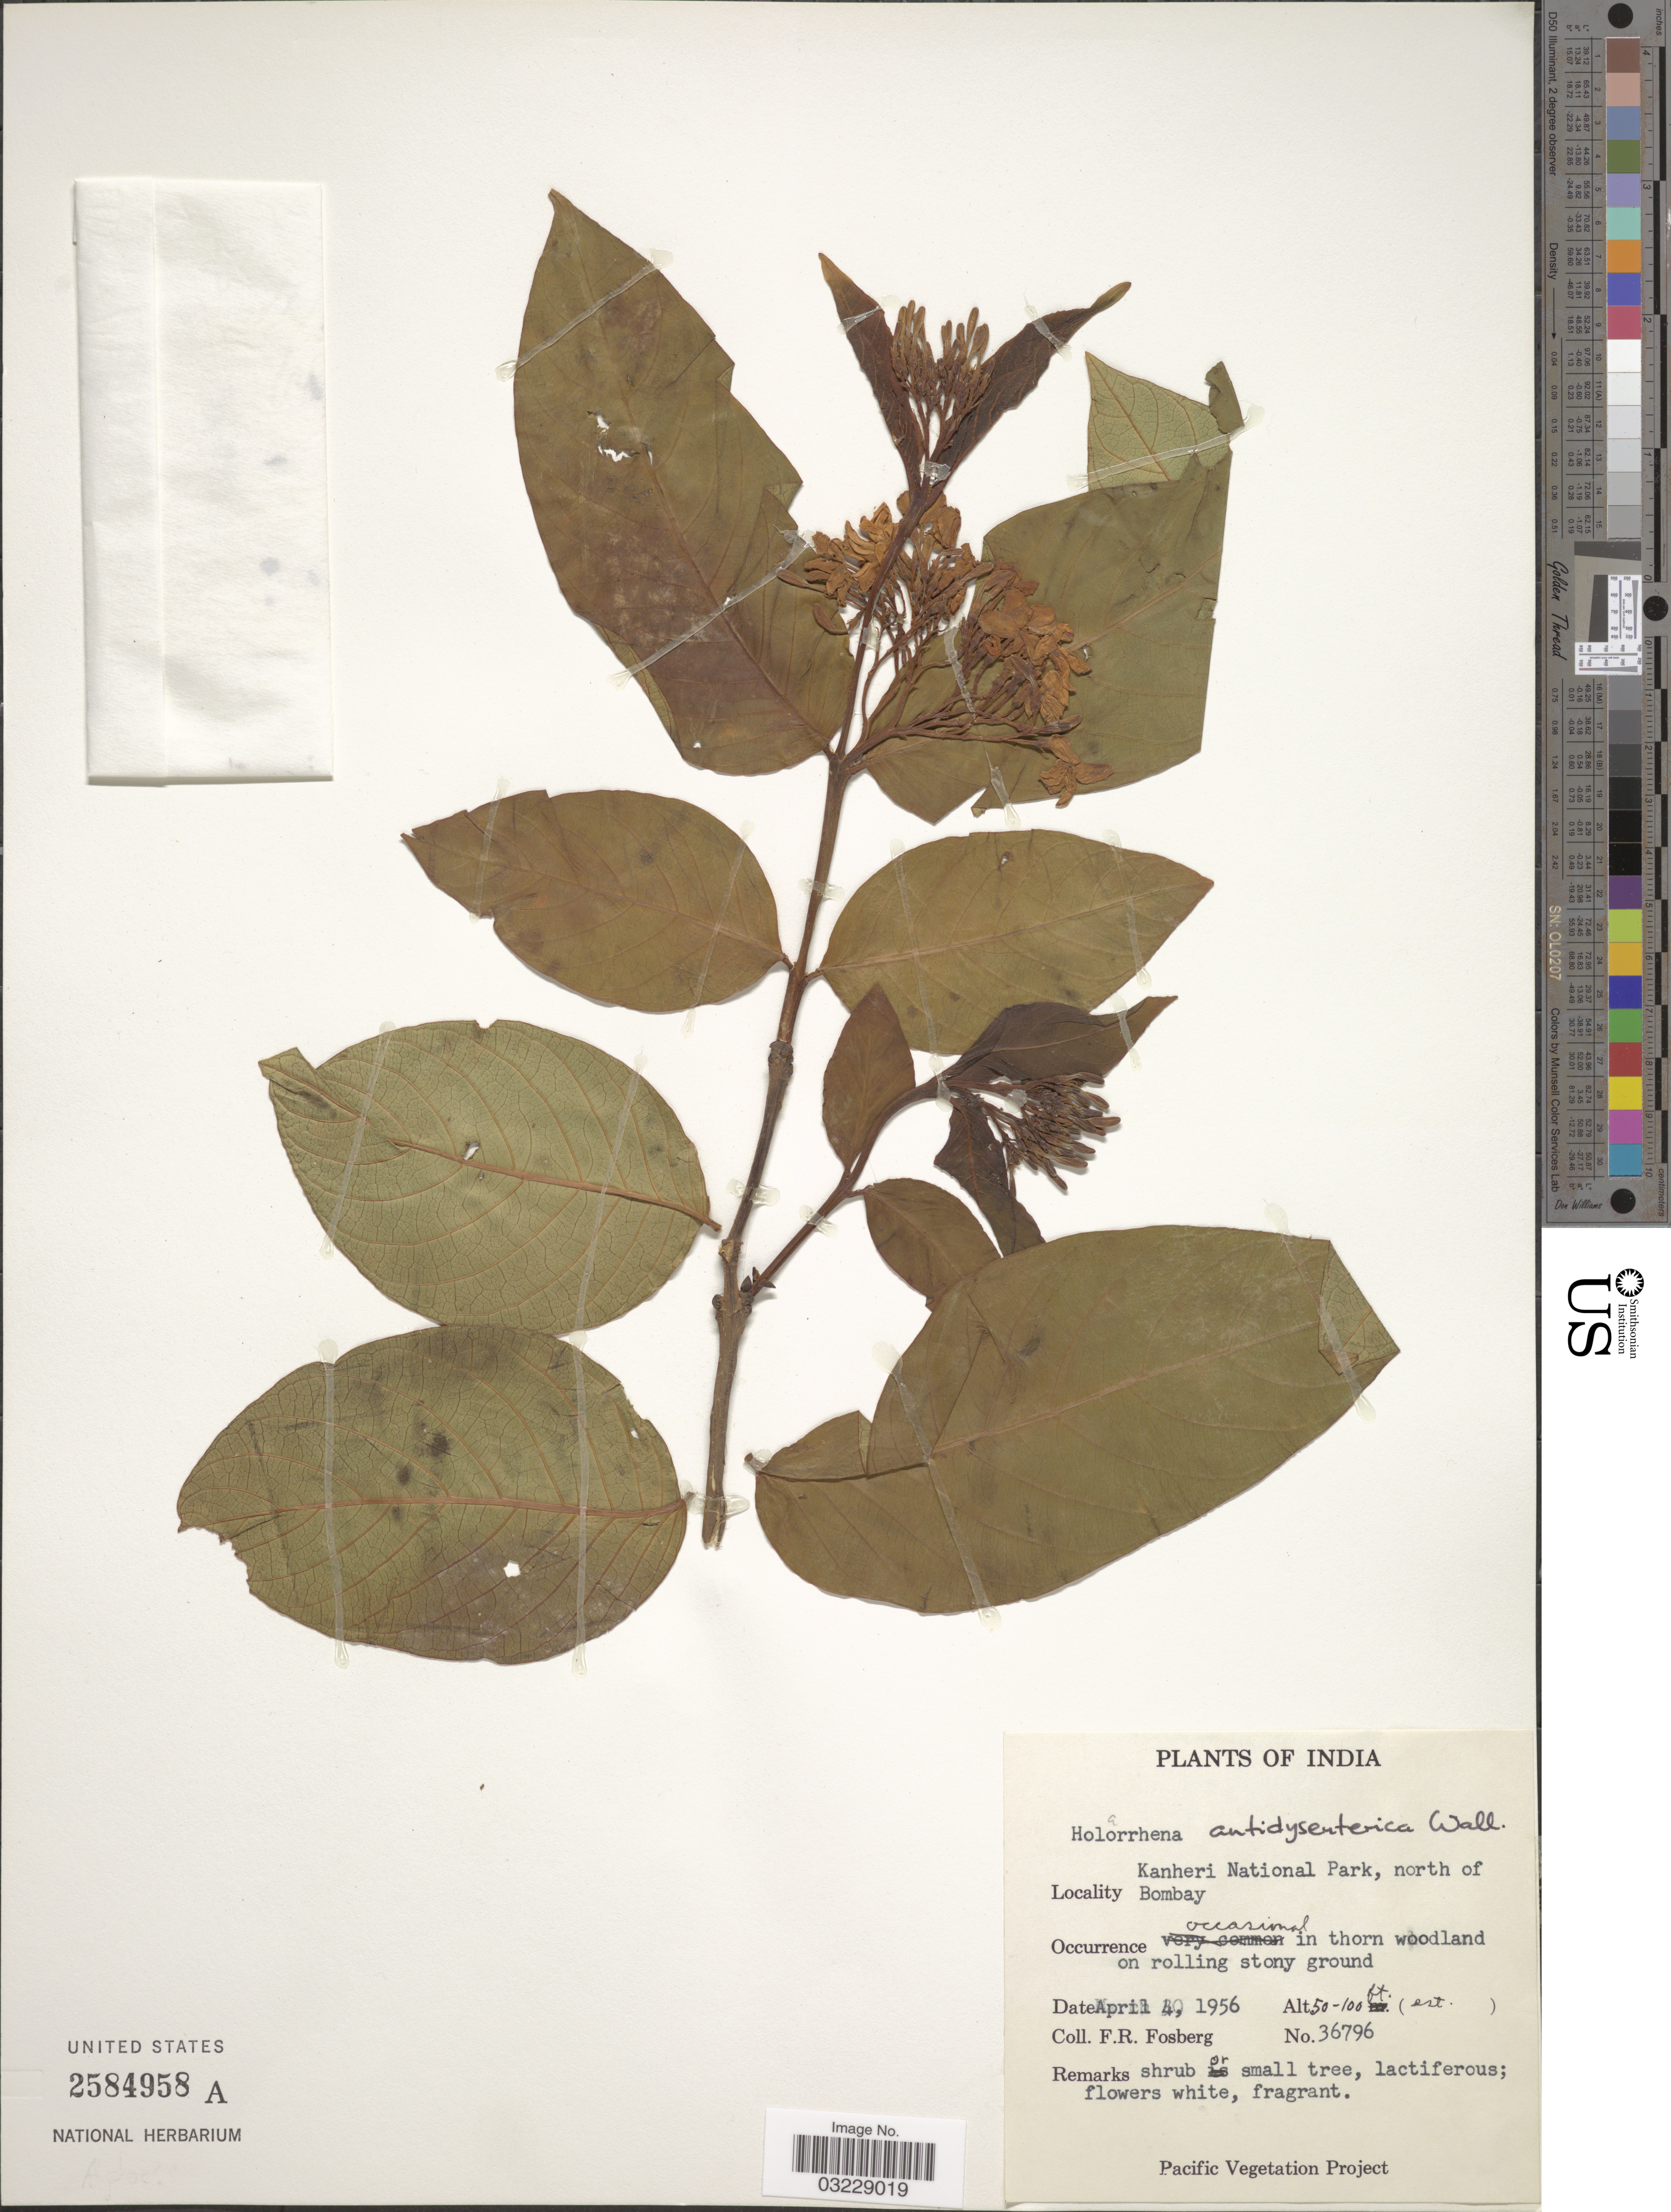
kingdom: Plantae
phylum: Tracheophyta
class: Magnoliopsida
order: Gentianales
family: Apocynaceae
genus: Holarrhena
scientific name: Holarrhena pubescens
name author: (Buch.-Ham.) Wall. ex G. Don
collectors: F. R. Fosberg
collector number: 36796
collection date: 1956-04-04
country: India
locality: Kanheri National Park, north of Bombay.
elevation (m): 15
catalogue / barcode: US 2584958A